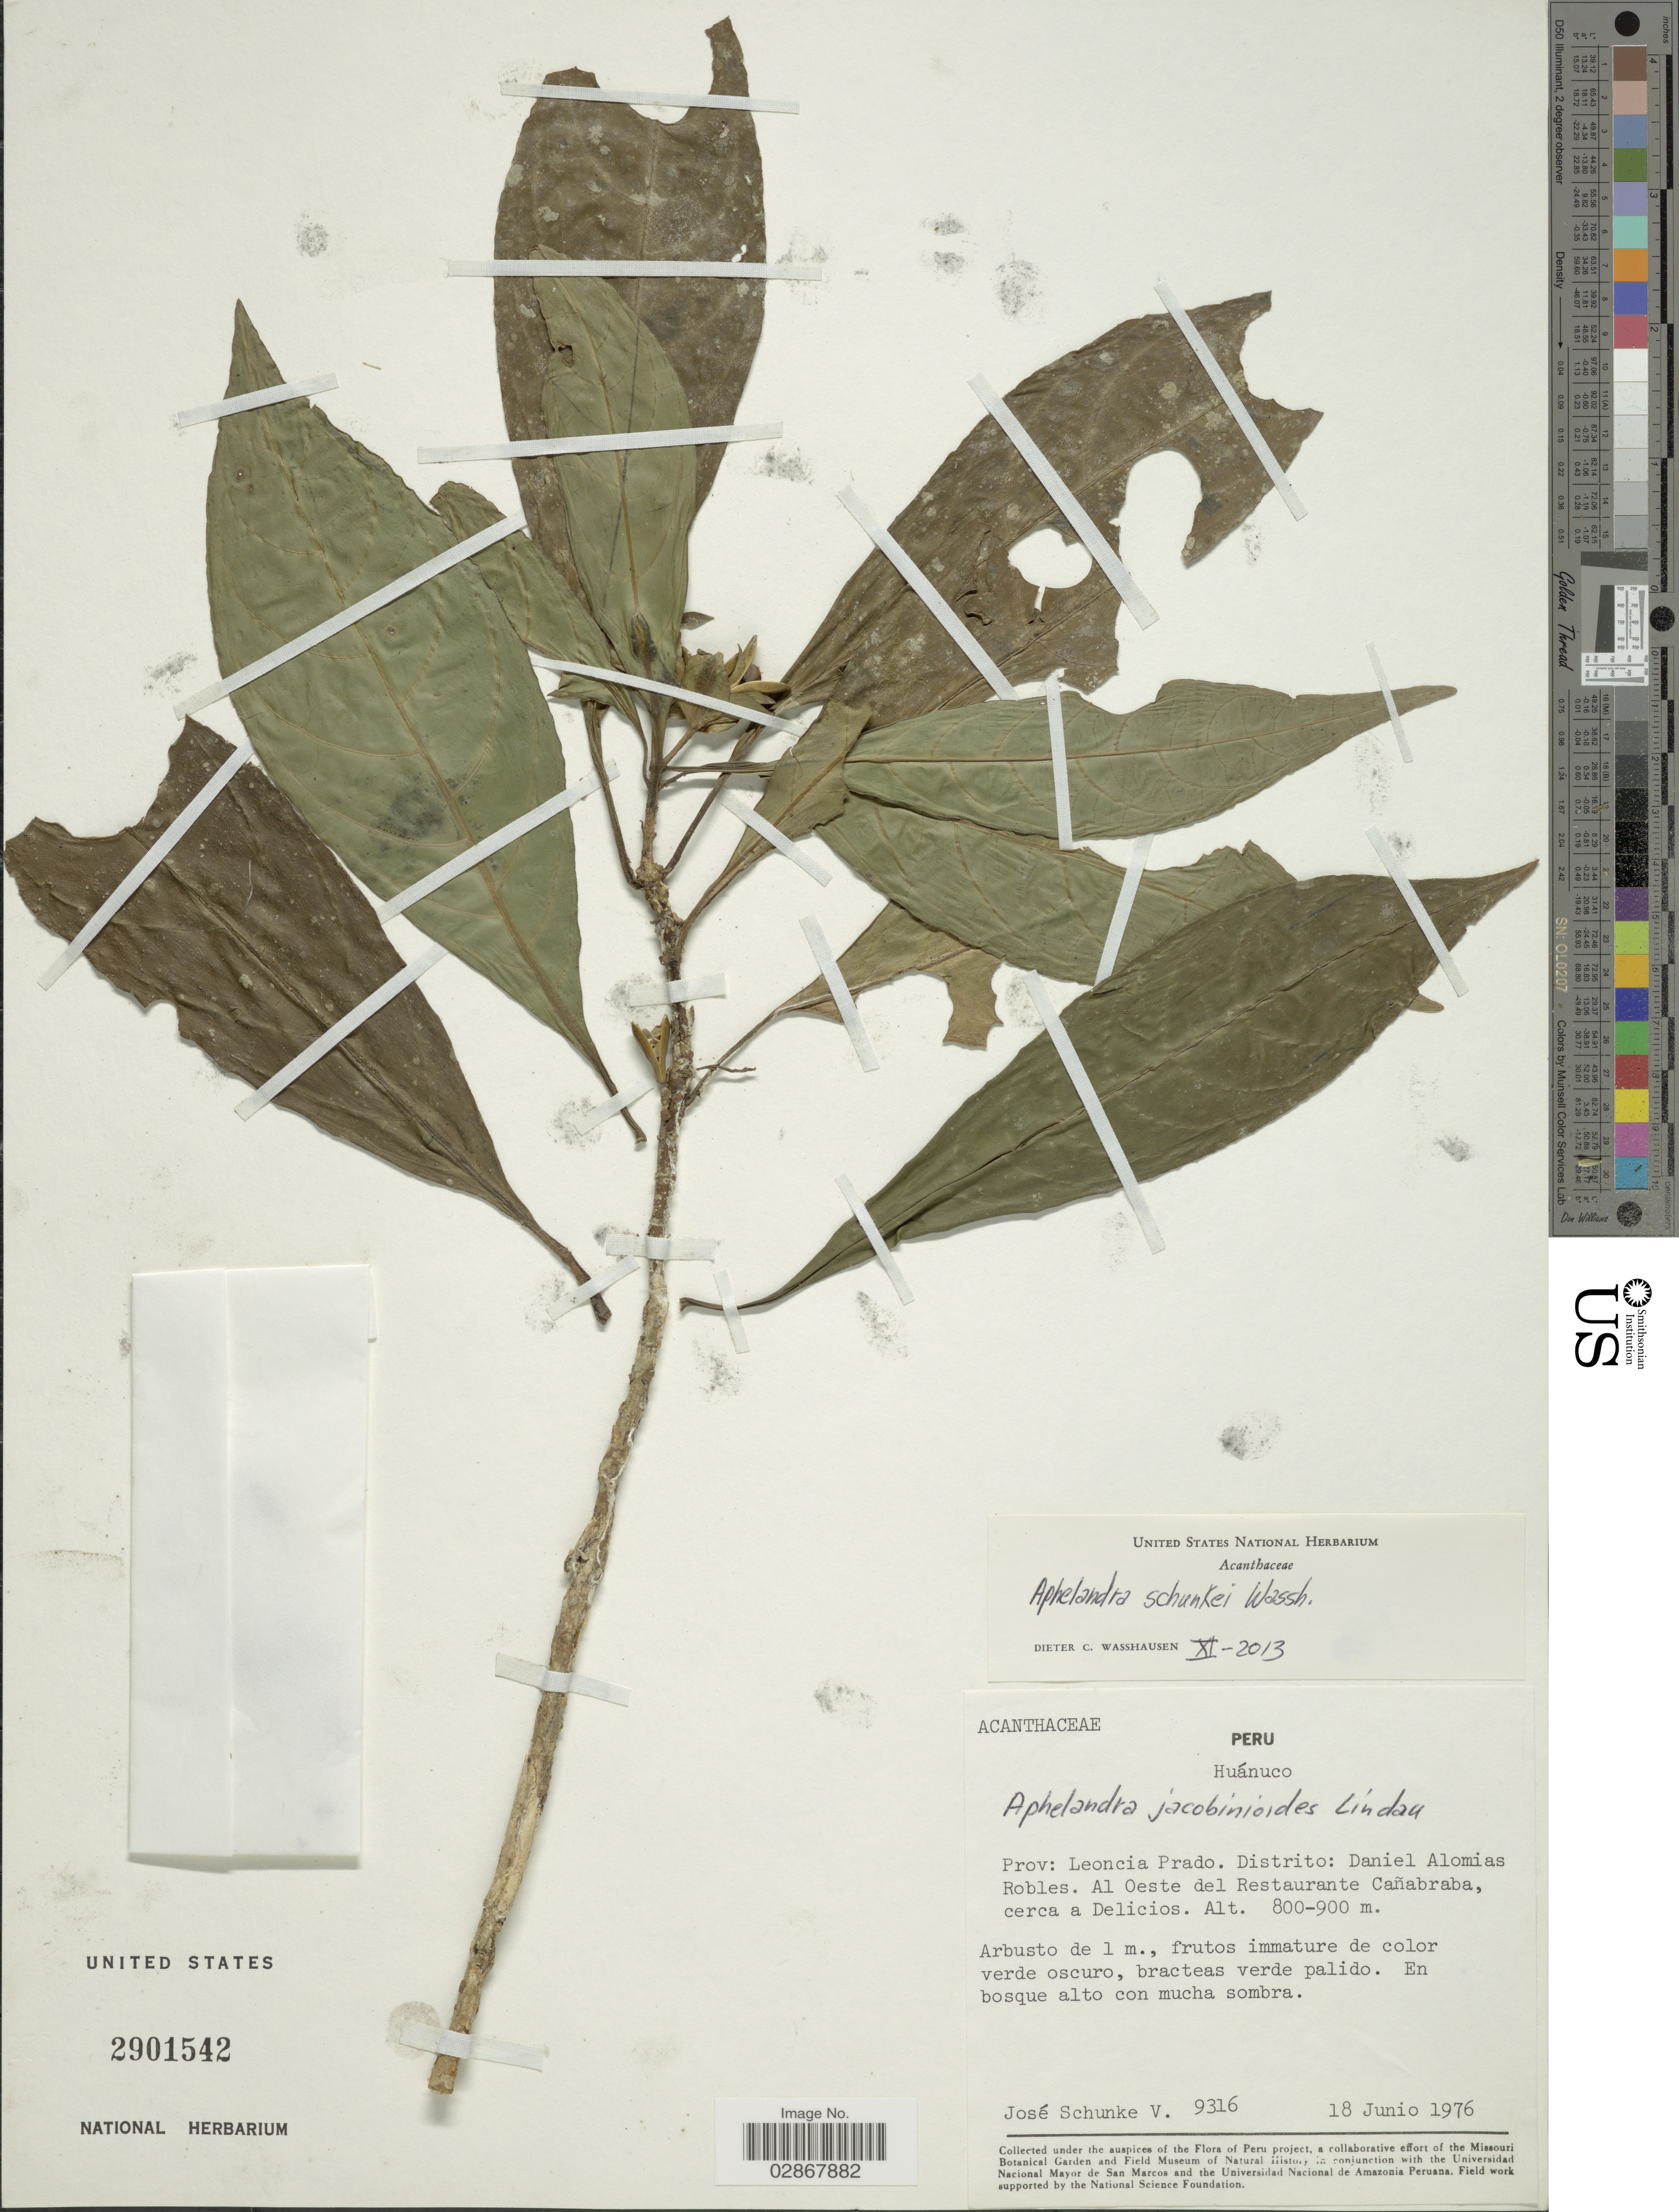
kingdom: Plantae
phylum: Tracheophyta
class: Magnoliopsida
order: Lamiales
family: Acanthaceae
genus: Aphelandra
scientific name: Aphelandra schunkei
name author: Wassh.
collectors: J. Schunke Vigo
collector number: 9316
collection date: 1976-06-18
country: Peru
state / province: Huánuco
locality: Prov.: Leoncio Prado. Distrito: Daniel Alomias Robles. Al Oeste del Restaurante Cañabraba, cerca a Delicios.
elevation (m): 800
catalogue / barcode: US 2901542